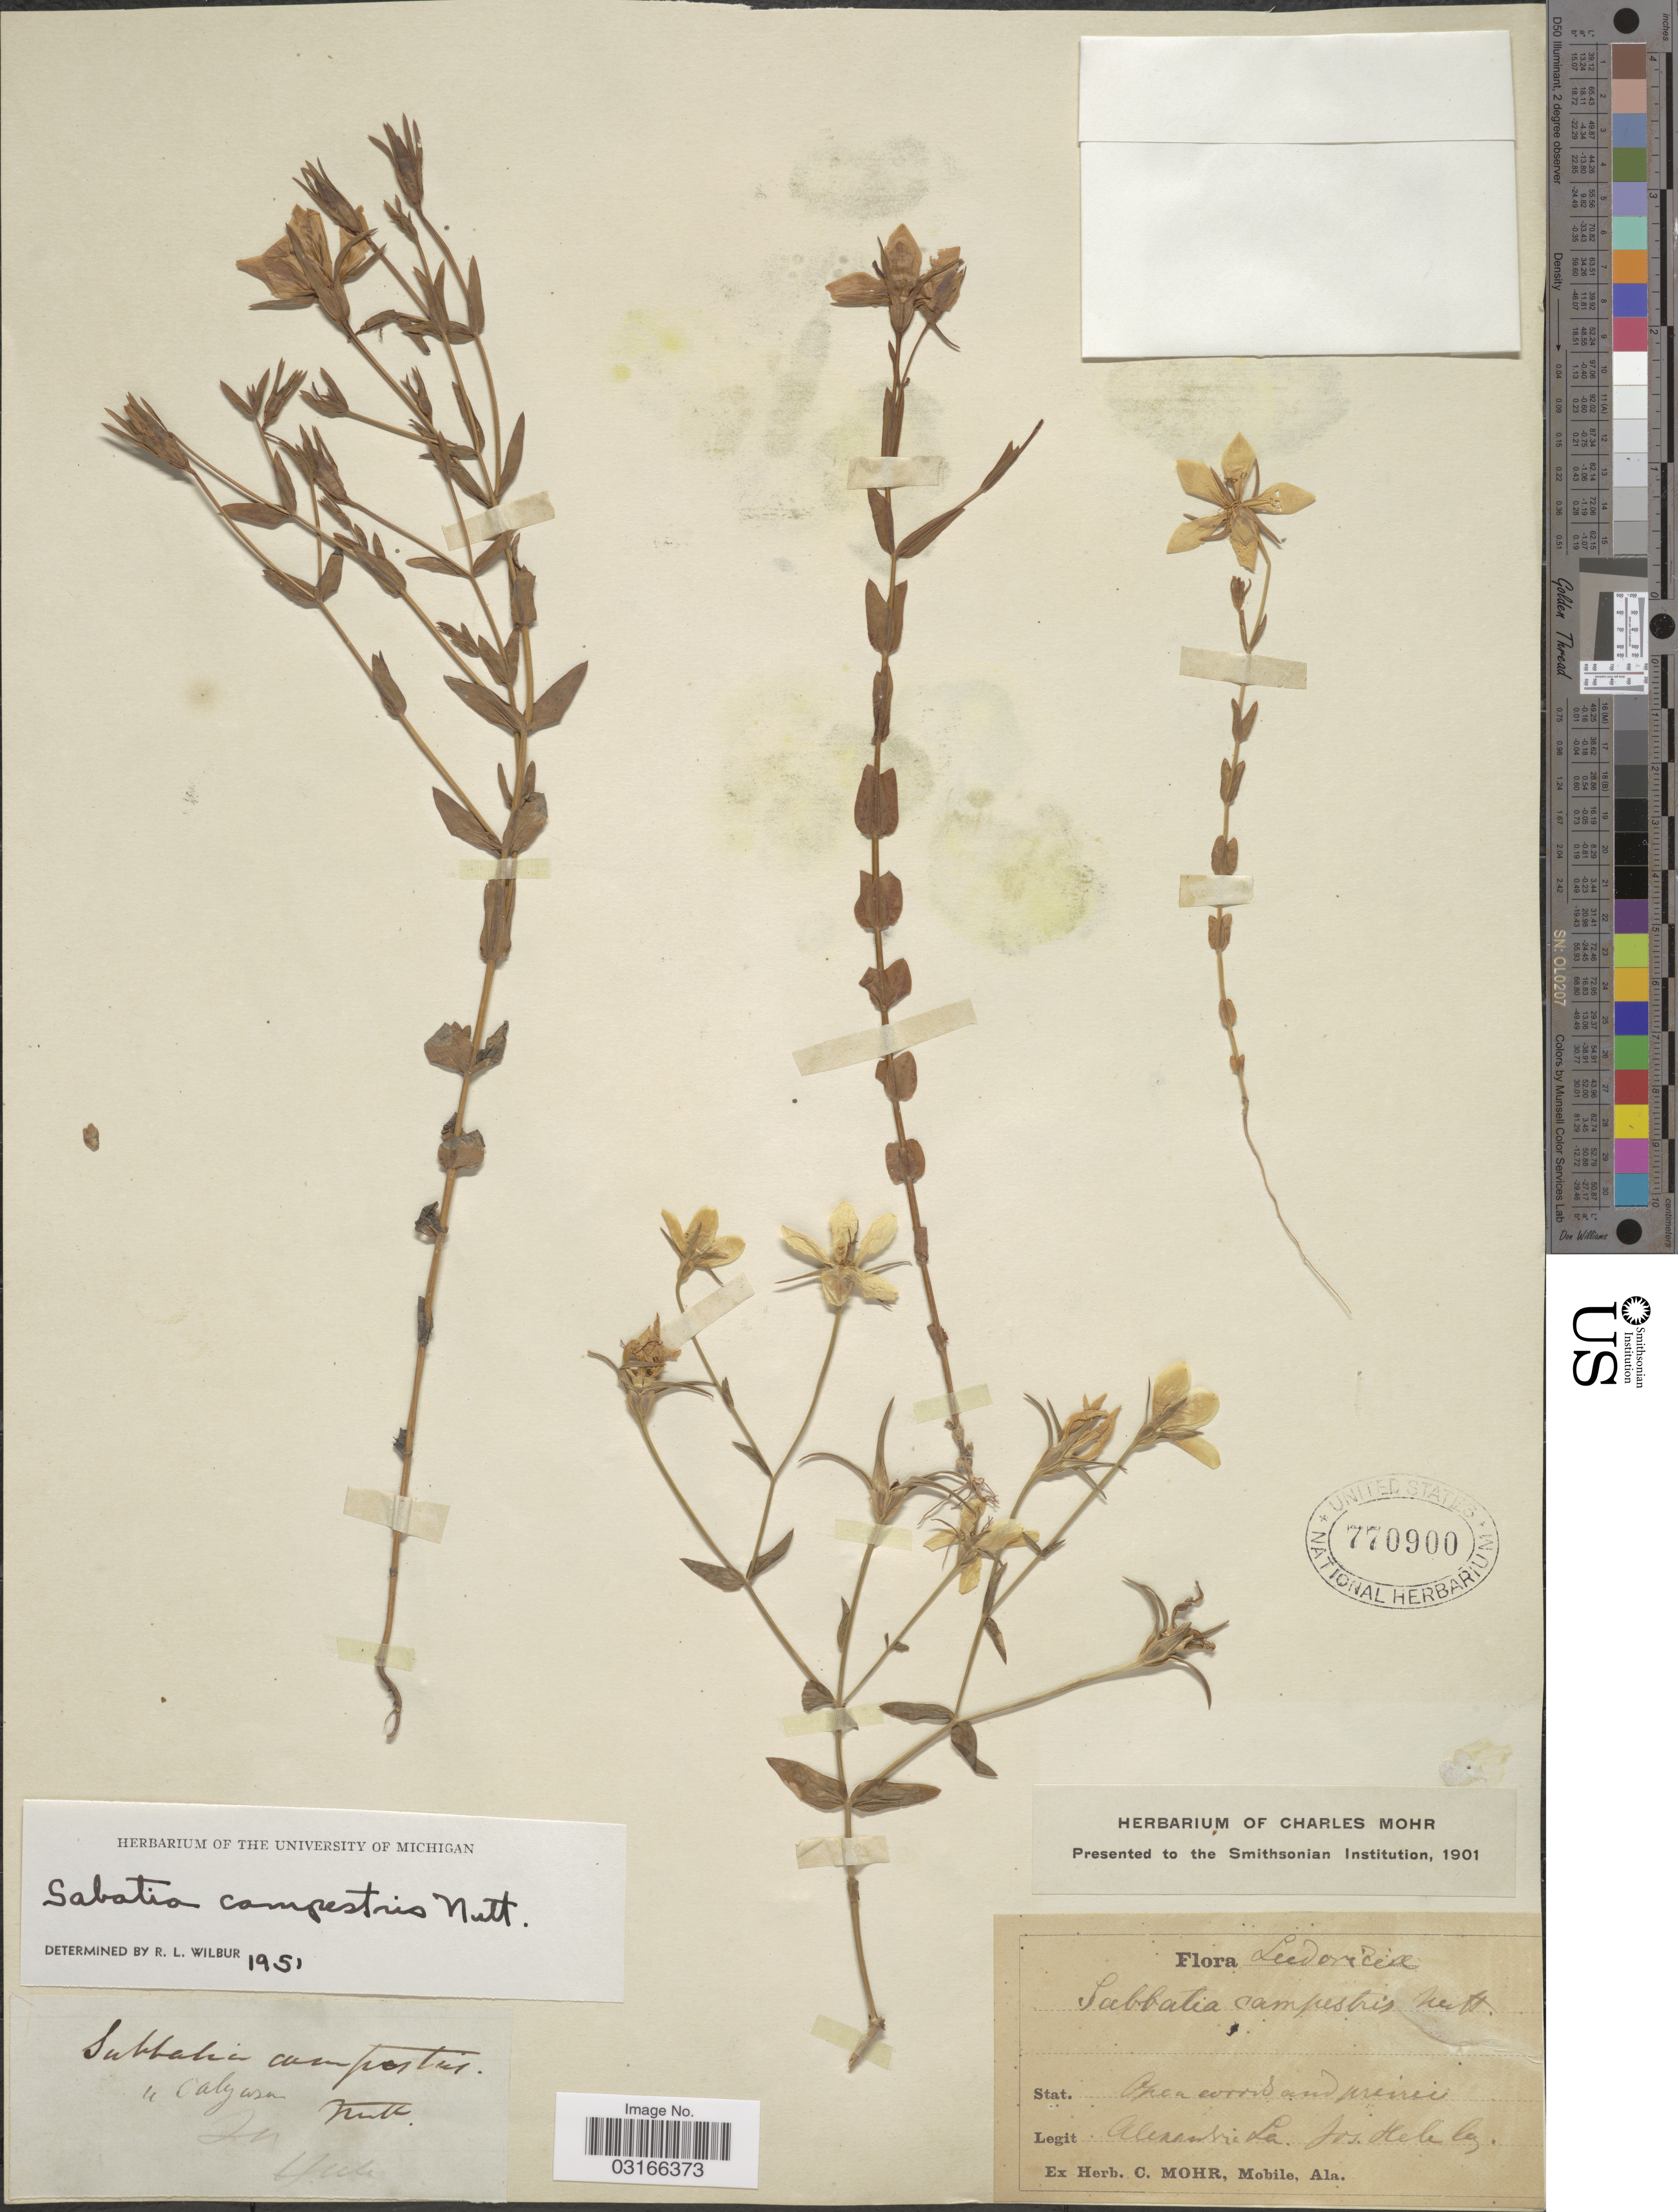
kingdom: Plantae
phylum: Tracheophyta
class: Magnoliopsida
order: Gentianales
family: Gentianaceae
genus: Sabatia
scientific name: Sabatia campestris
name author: Nutt.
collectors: J. Hele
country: United States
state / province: Louisiana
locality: Ludoviciæ. Alexandria La.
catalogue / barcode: US 770900